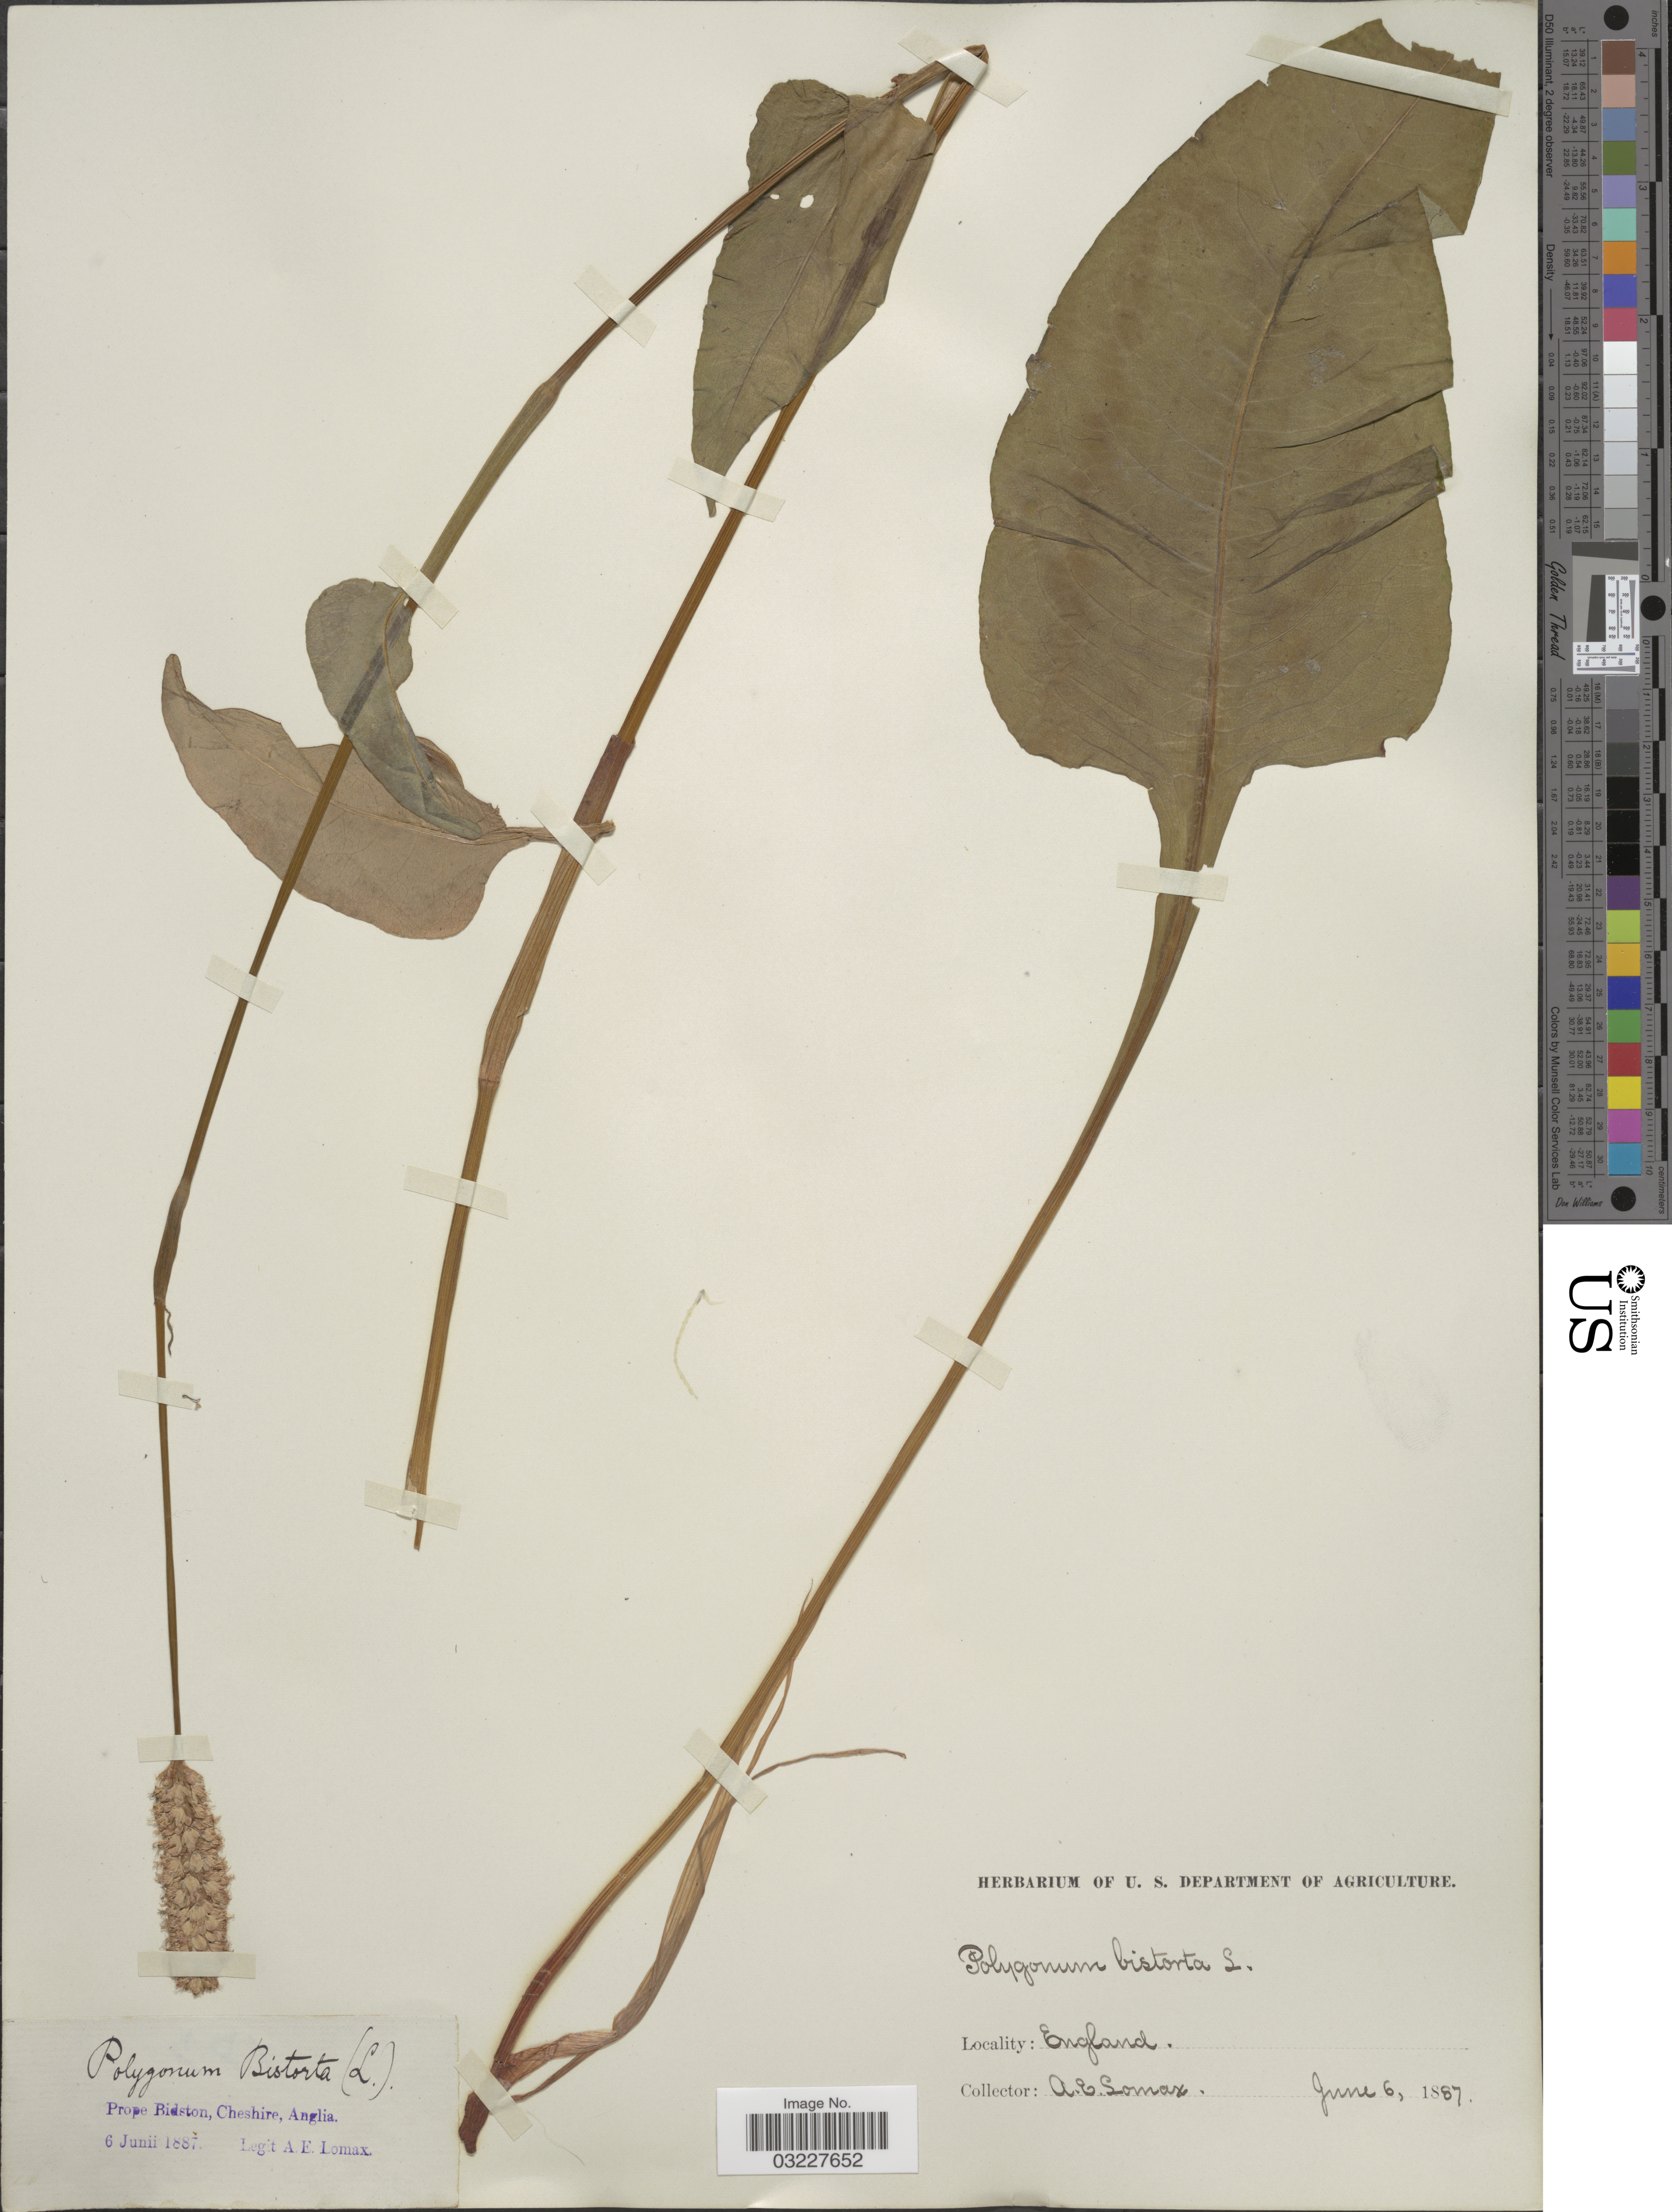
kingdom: Plantae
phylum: Tracheophyta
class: Magnoliopsida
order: Caryophyllales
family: Polygonaceae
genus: Bistorta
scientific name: Bistorta officinalis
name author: Delarbre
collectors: A. Lomax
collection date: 1887-06-06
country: United Kingdom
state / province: England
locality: Prope Bidston, Cheshire, Anglia.